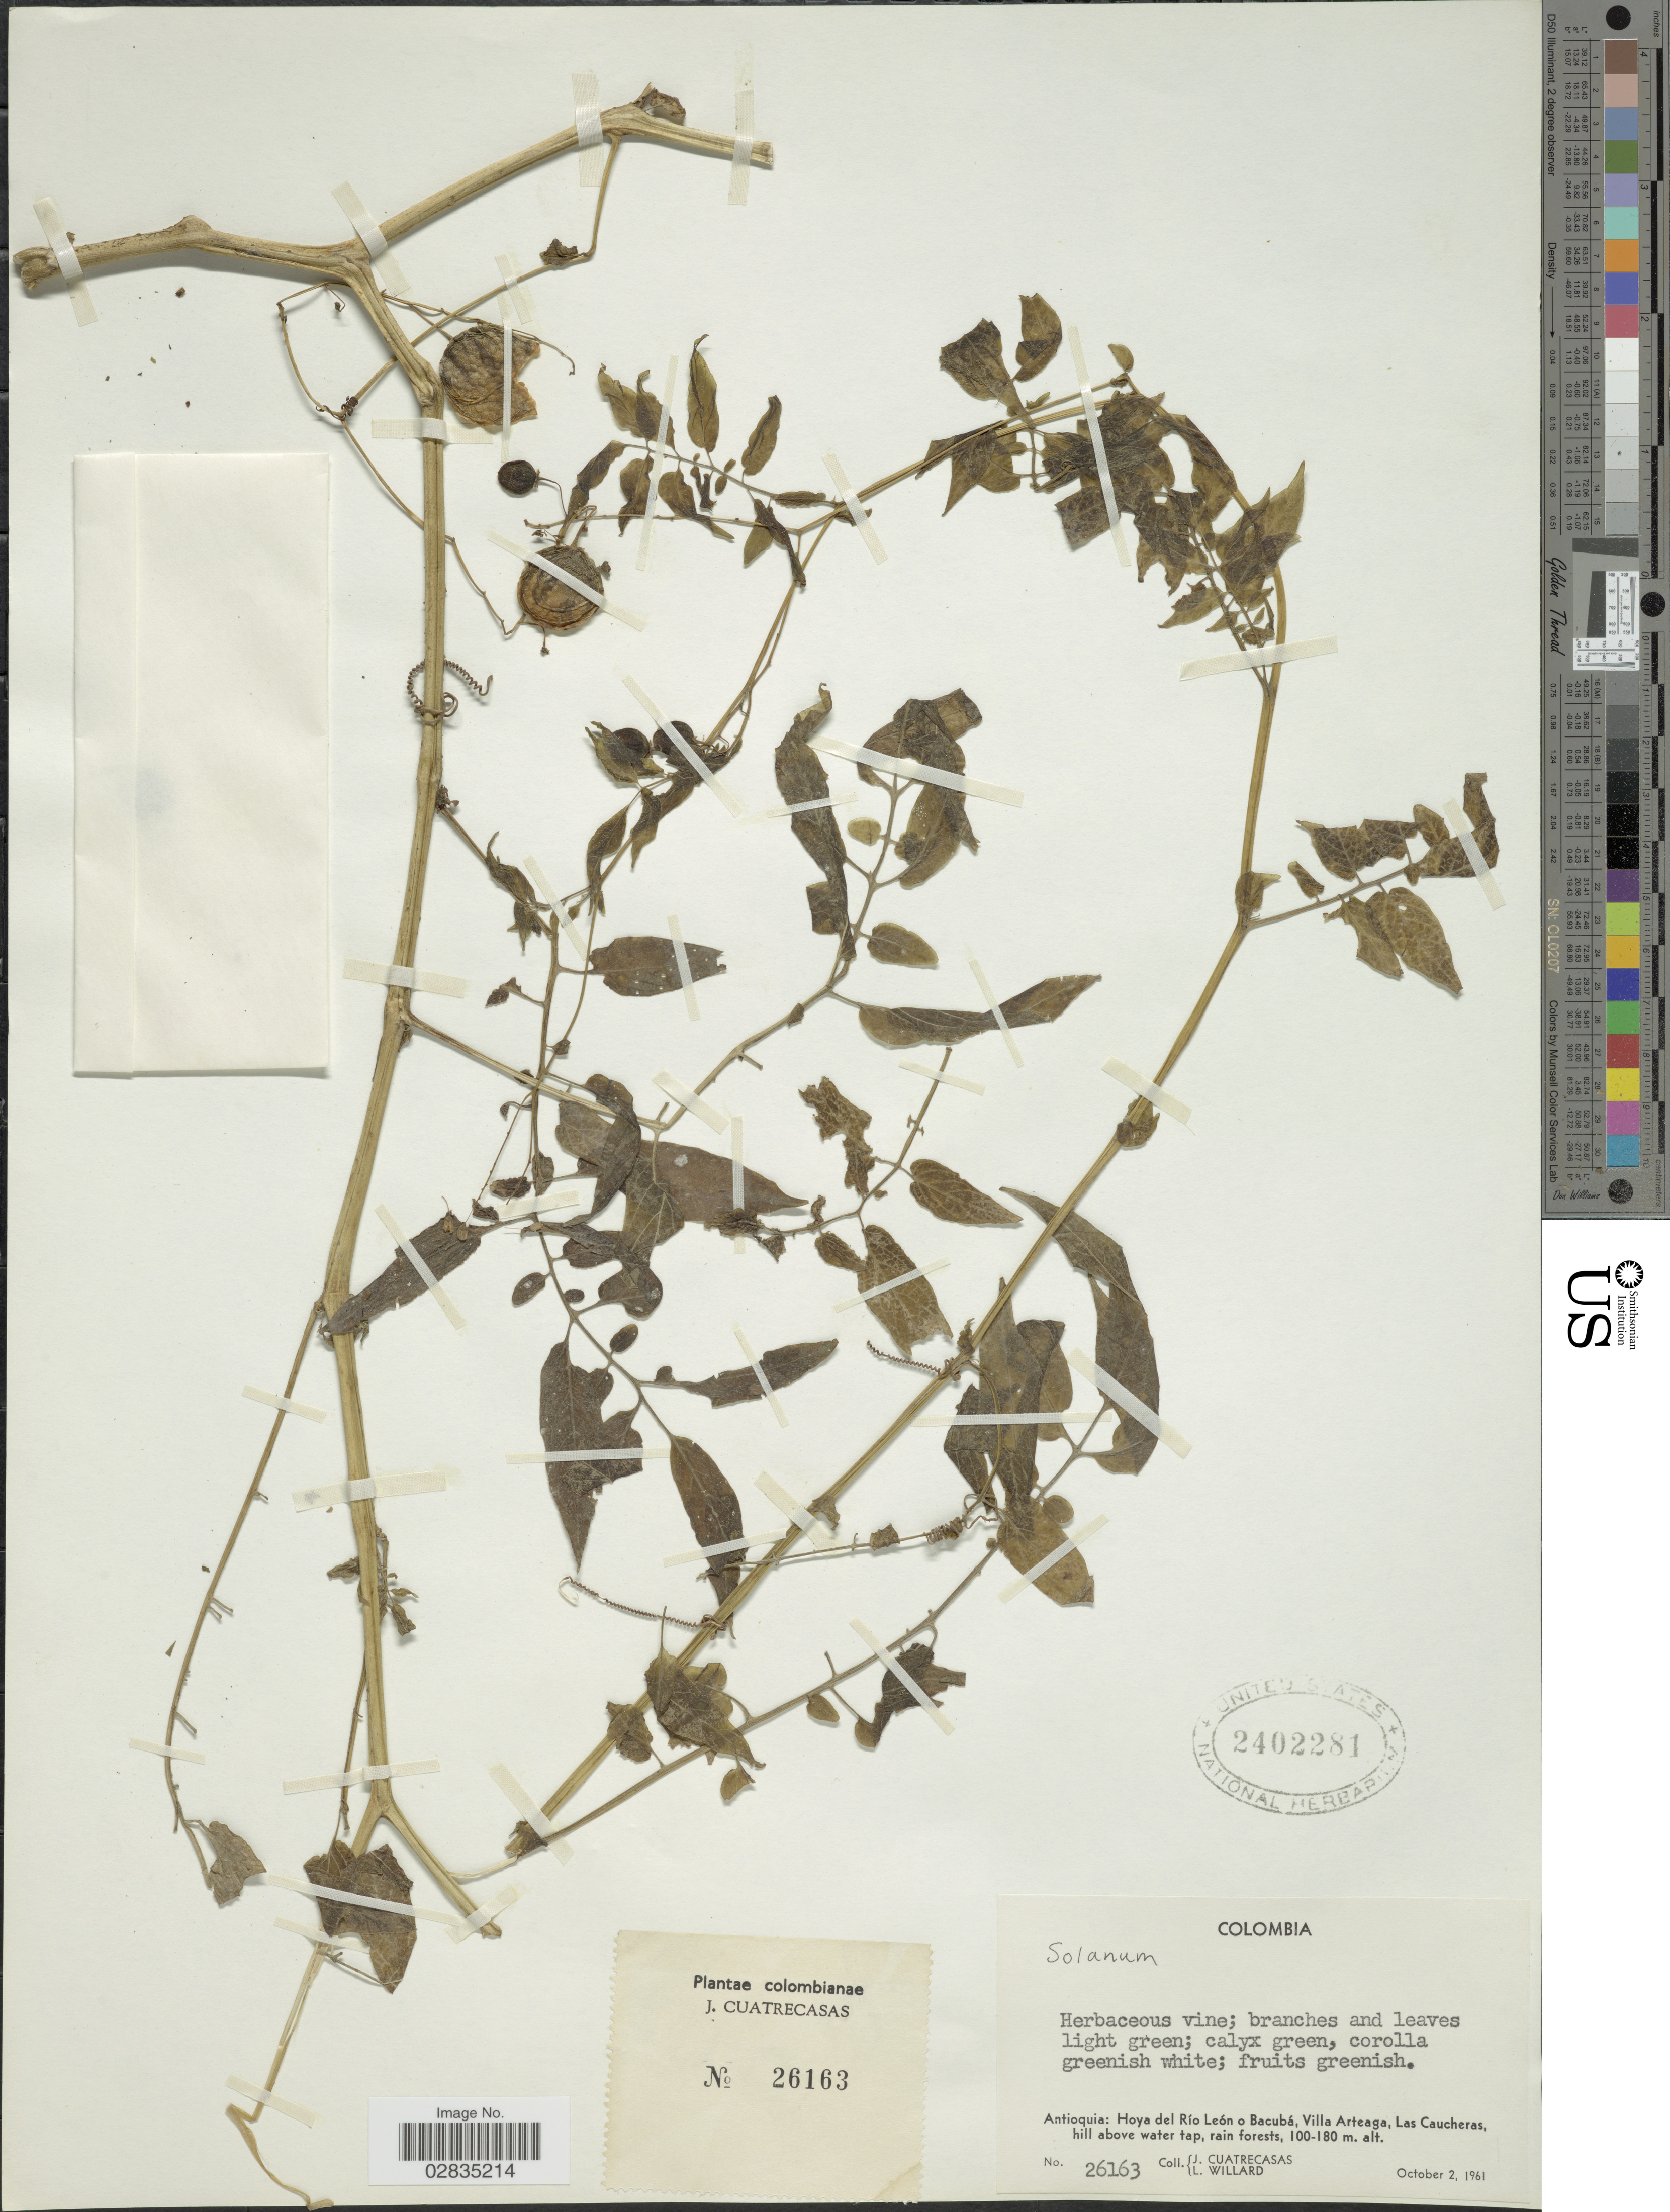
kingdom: Plantae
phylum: Tracheophyta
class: Magnoliopsida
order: Solanales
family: Solanaceae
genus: Solanum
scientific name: Solanum sp.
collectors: J. Cuatrecasas & L. Willard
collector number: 26163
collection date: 1961-10-02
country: Colombia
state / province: Antioquia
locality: Hoya del Río León o Bacubá, Villa Arteaga, Las Caucheras, hill above water tap.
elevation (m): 100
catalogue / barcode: US 2402281